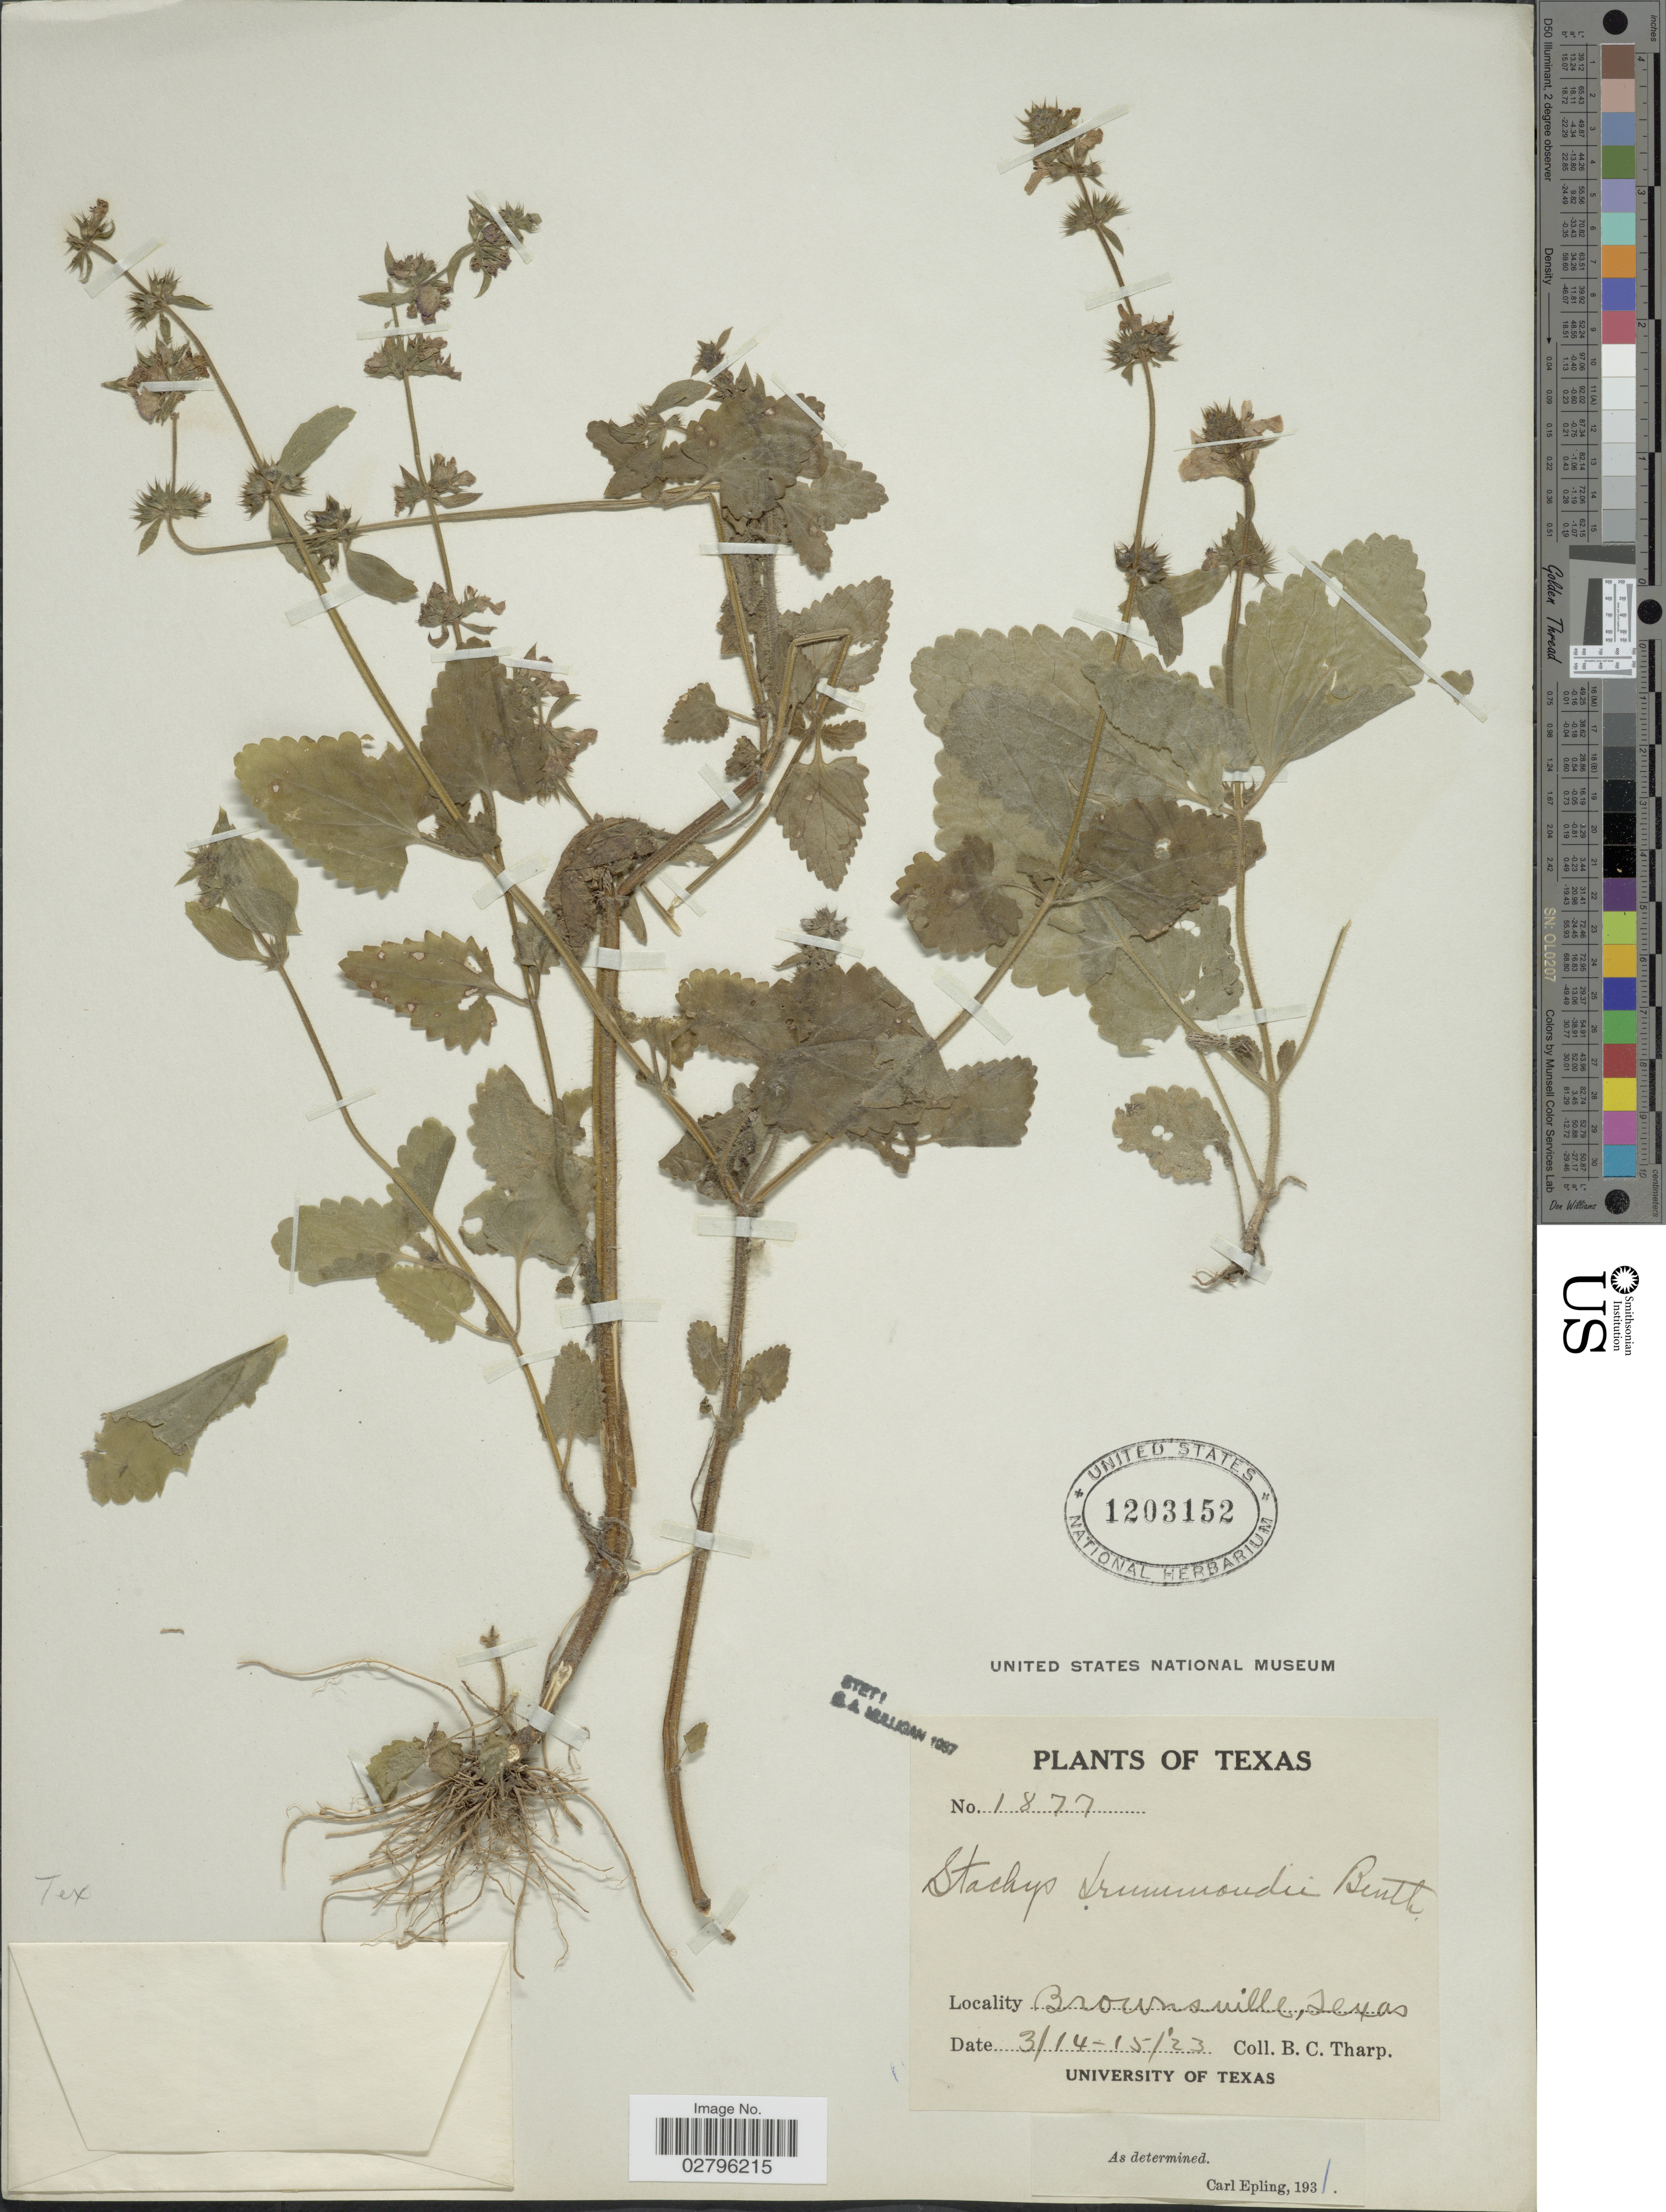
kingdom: Plantae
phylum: Tracheophyta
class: Magnoliopsida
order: Lamiales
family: Lamiaceae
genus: Stachys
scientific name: Stachys drummondii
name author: Benth.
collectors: B. C. Tharp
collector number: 1877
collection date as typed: Transcribed d/m/y: 14/3/23 to 15/3/23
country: United States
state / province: Texas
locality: Brownsville, Texas.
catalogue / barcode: US 1203152